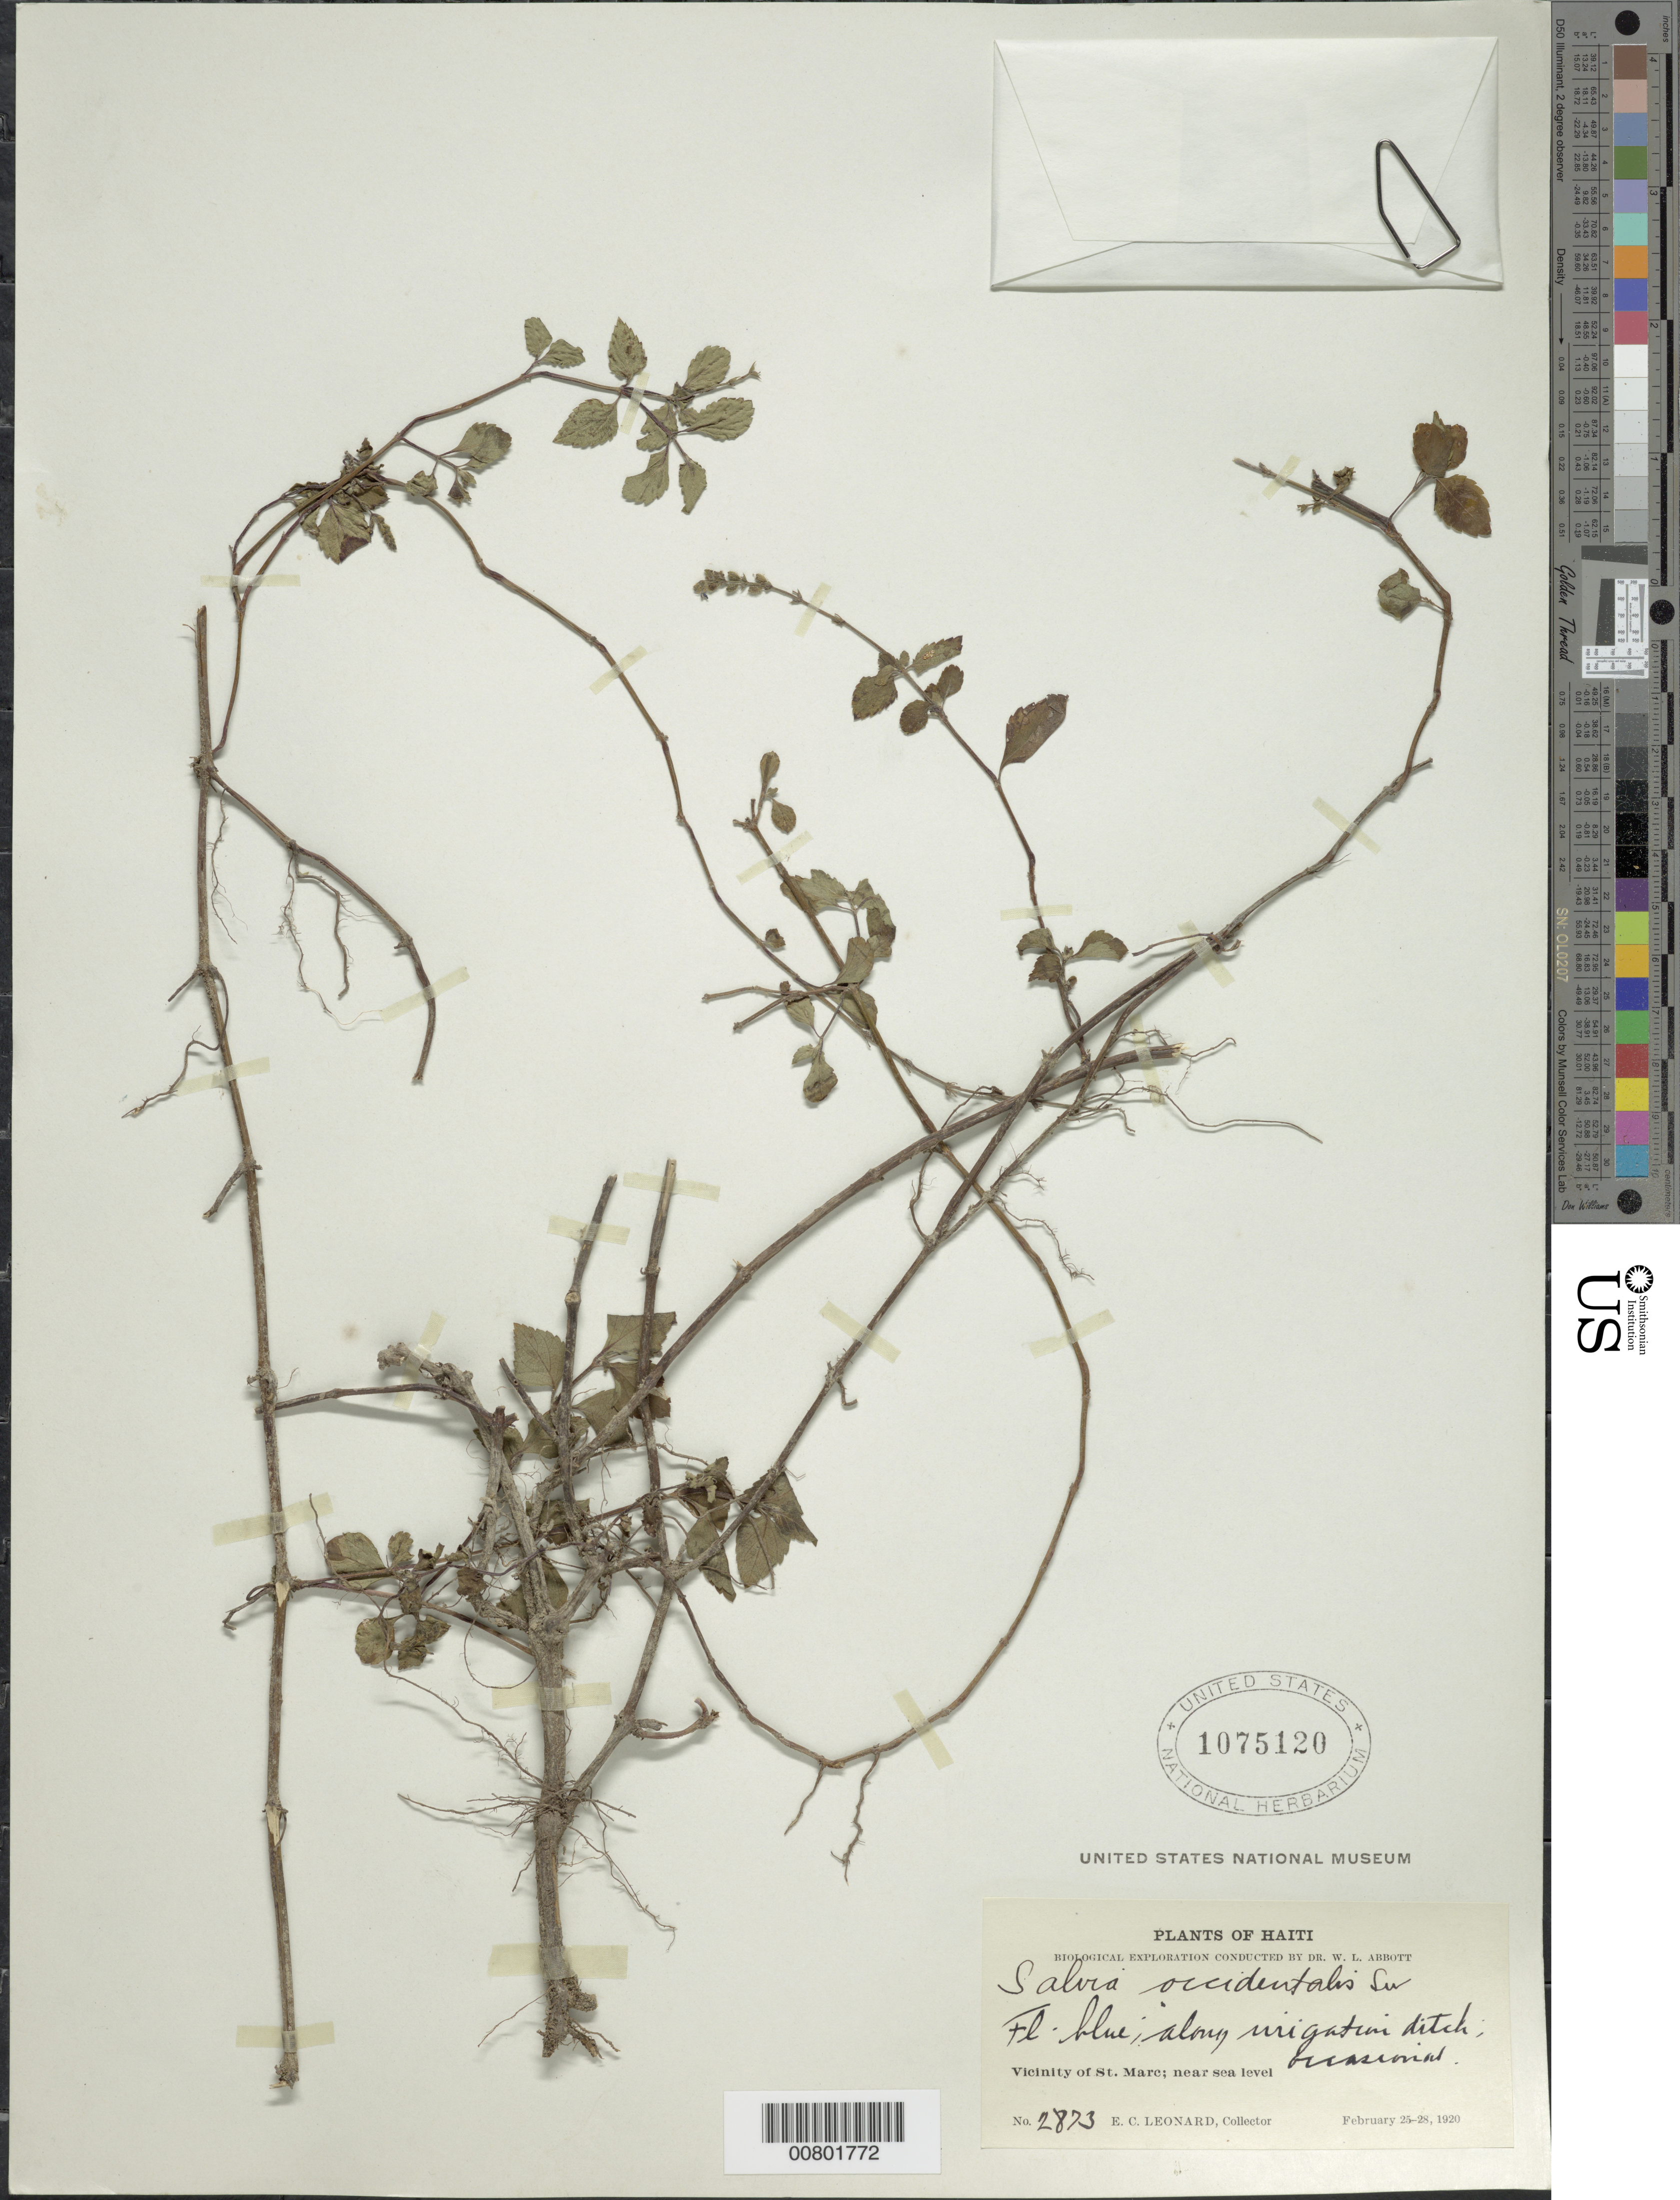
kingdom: Plantae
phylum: Tracheophyta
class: Magnoliopsida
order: Lamiales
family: Lamiaceae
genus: Salvia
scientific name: Salvia occidentalis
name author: Sw.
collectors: E. C. Leonard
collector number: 2873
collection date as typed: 25 Feb 1920 to 28 Feb 1920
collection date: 1920-02-25/1920-02-28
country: Haiti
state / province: Artibonite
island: Hispaniola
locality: Vicinity of St. Marc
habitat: Along irrigation ditch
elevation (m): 0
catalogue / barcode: US 1075120